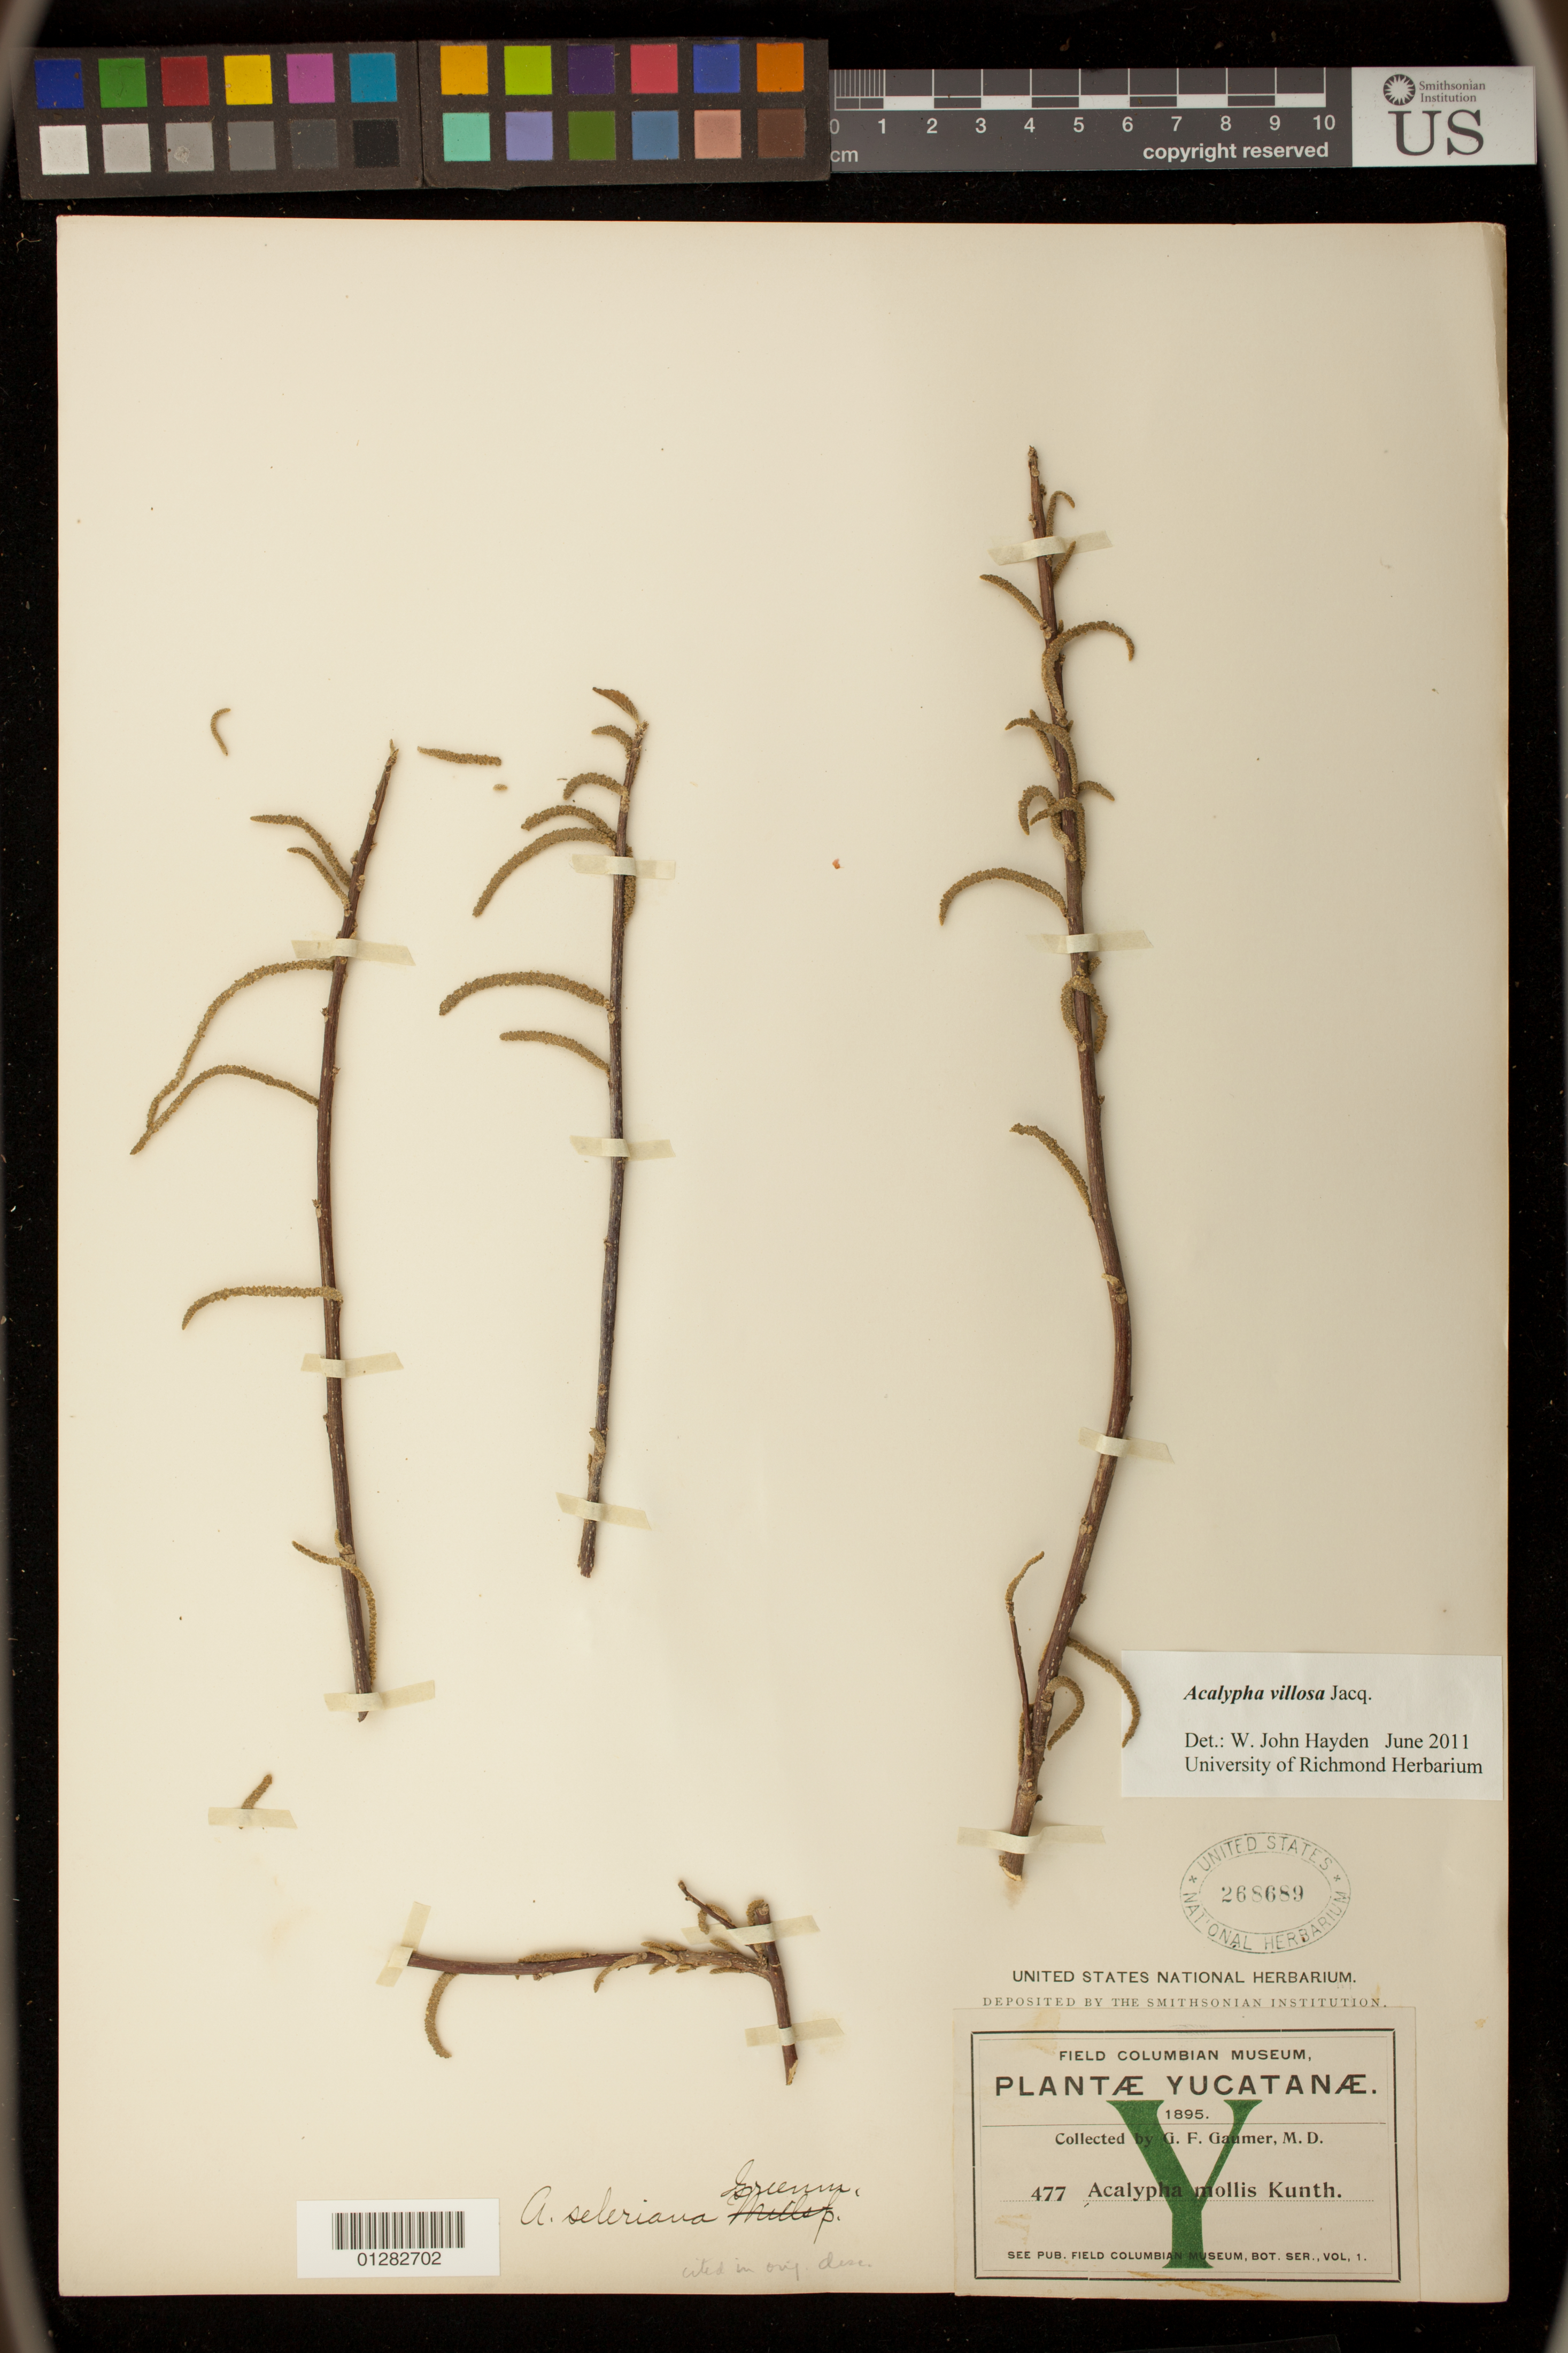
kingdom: Plantae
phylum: Tracheophyta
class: Magnoliopsida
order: Malpighiales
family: Euphorbiaceae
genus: Acalypha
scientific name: Acalypha villosa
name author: Jacq.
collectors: G. F. Gaumer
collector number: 477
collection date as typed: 1895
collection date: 1895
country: Mexico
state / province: Yucatán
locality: Without locality. [Protologue: "Near Izamal"]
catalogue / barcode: US 268689